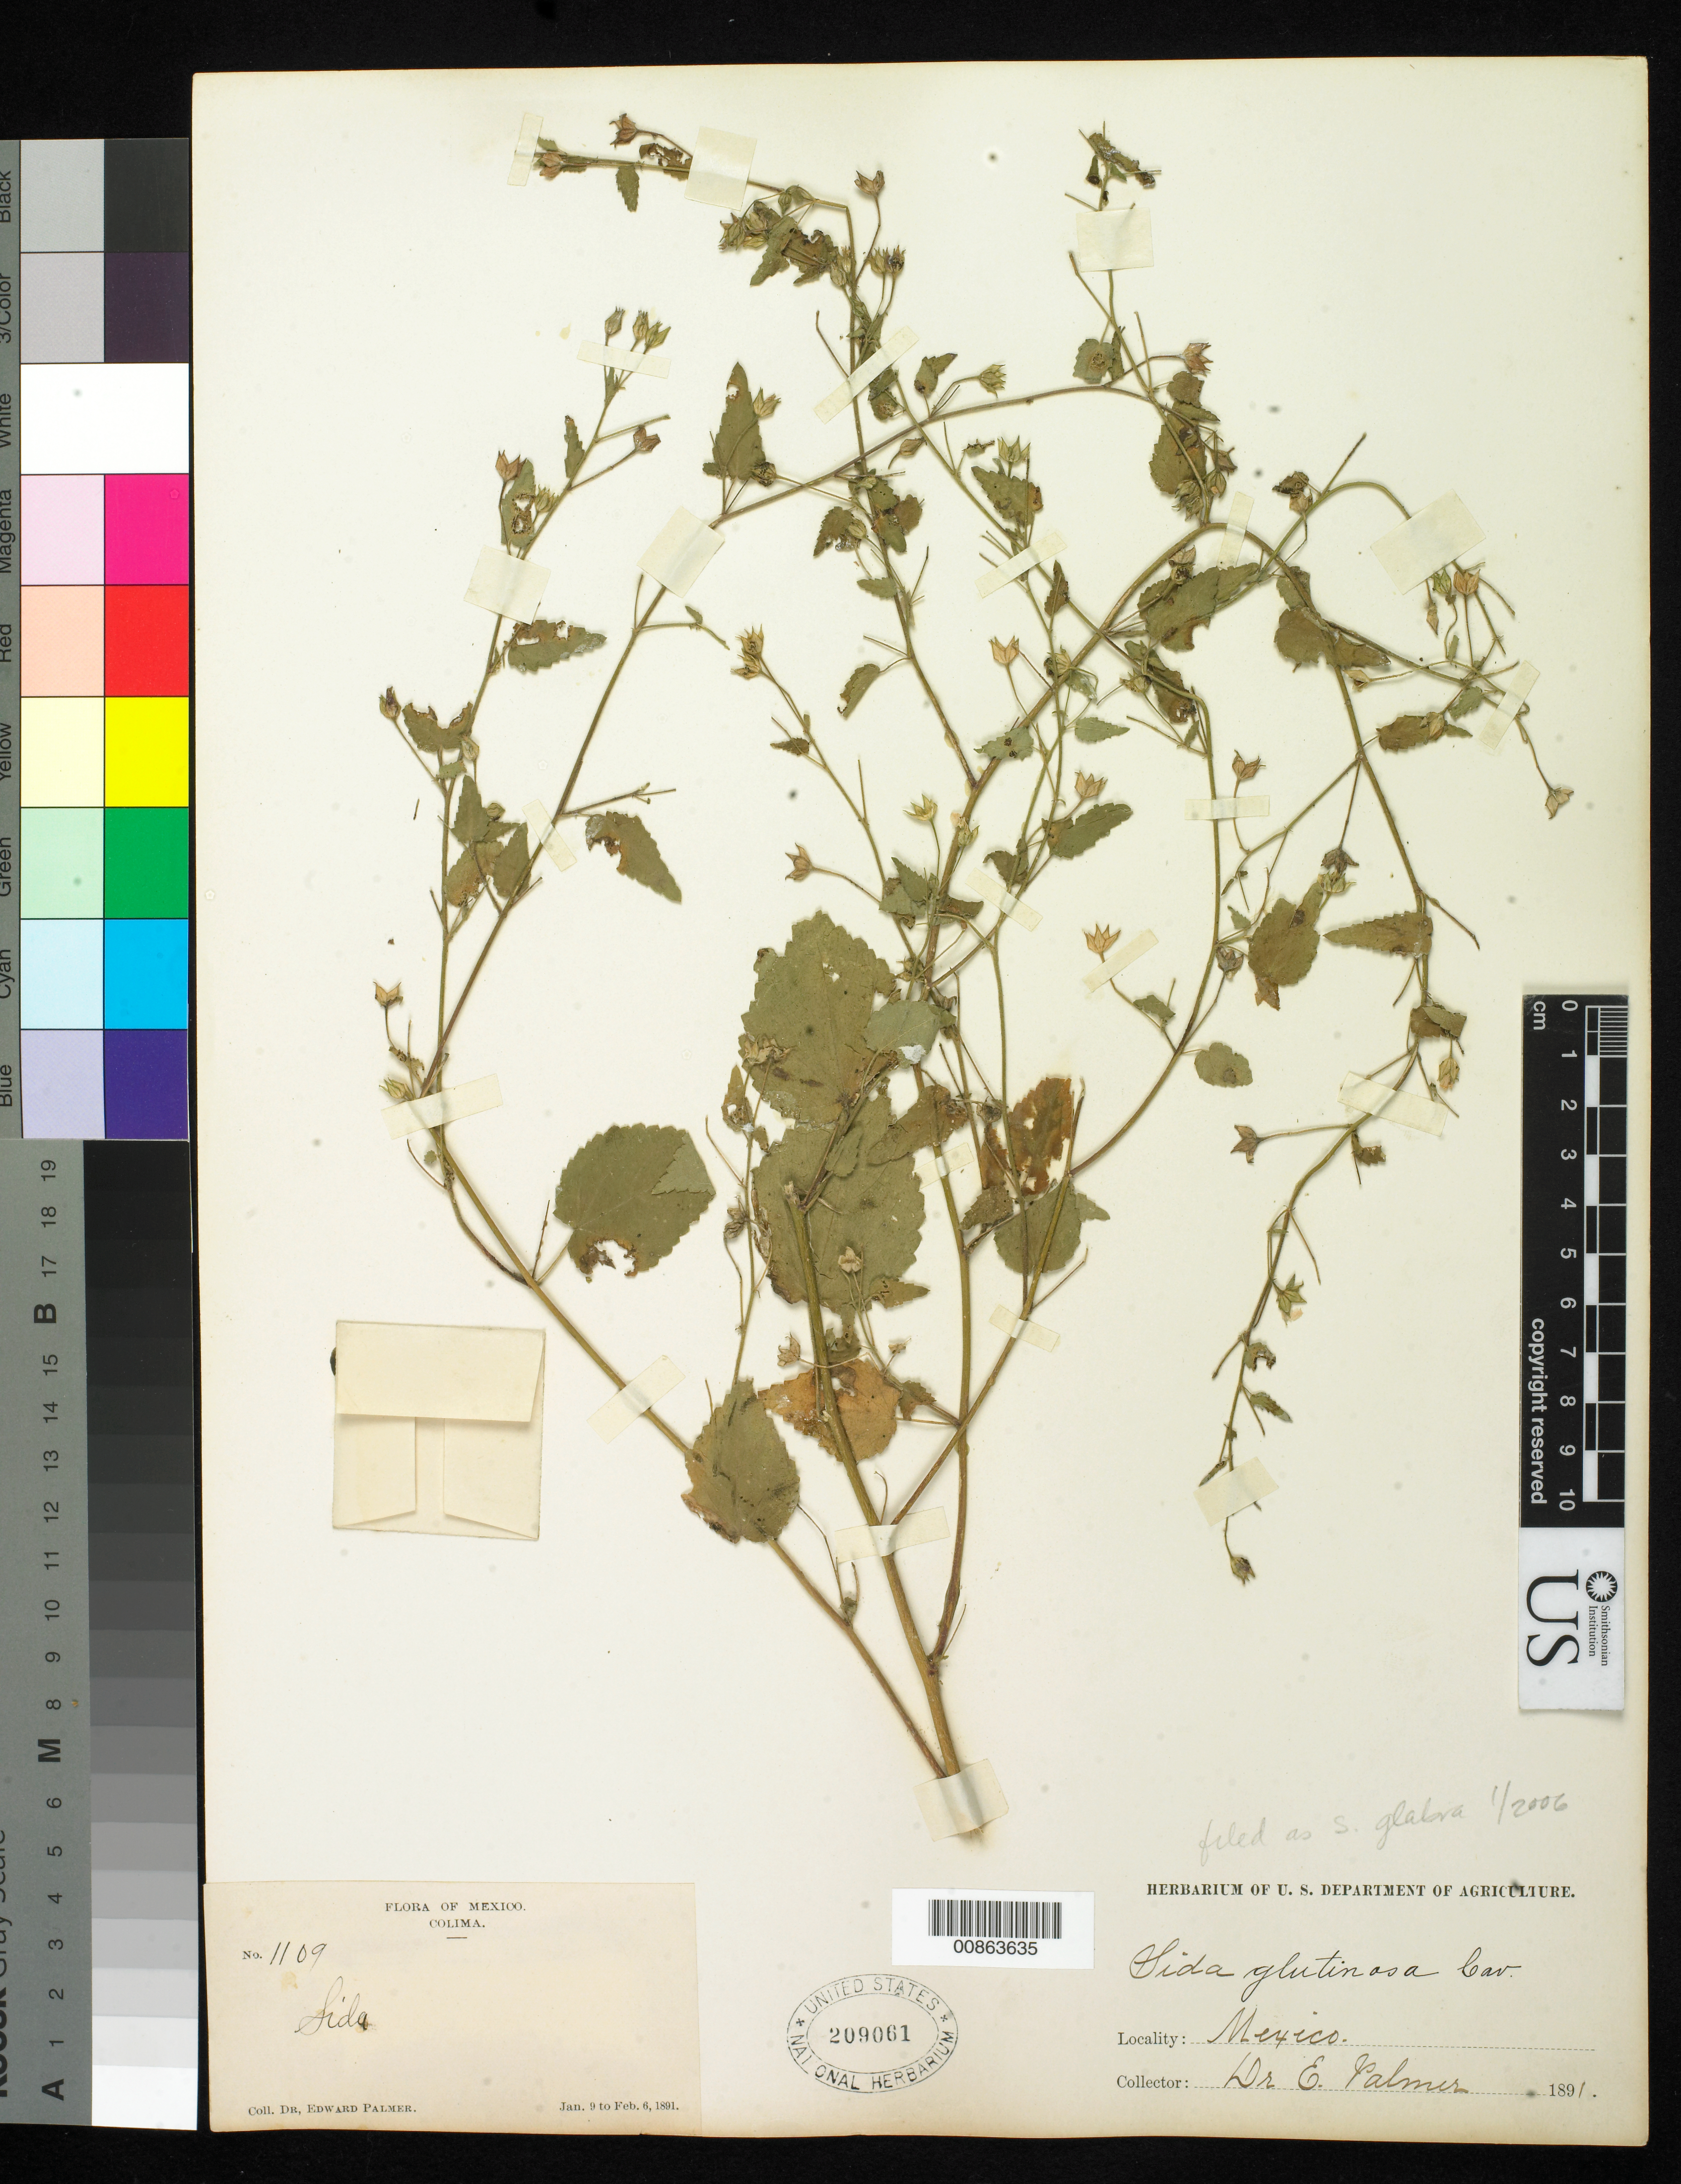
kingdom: Plantae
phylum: Tracheophyta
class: Magnoliopsida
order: Malvales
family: Malvaceae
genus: Sida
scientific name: Sida glabra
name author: Mill.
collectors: E. Palmer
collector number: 1109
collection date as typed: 09 Jan 1891 to 06 Feb 1891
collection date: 1891-01-09/1891-02-06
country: Mexico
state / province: Colima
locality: Colima.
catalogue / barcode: US 209061